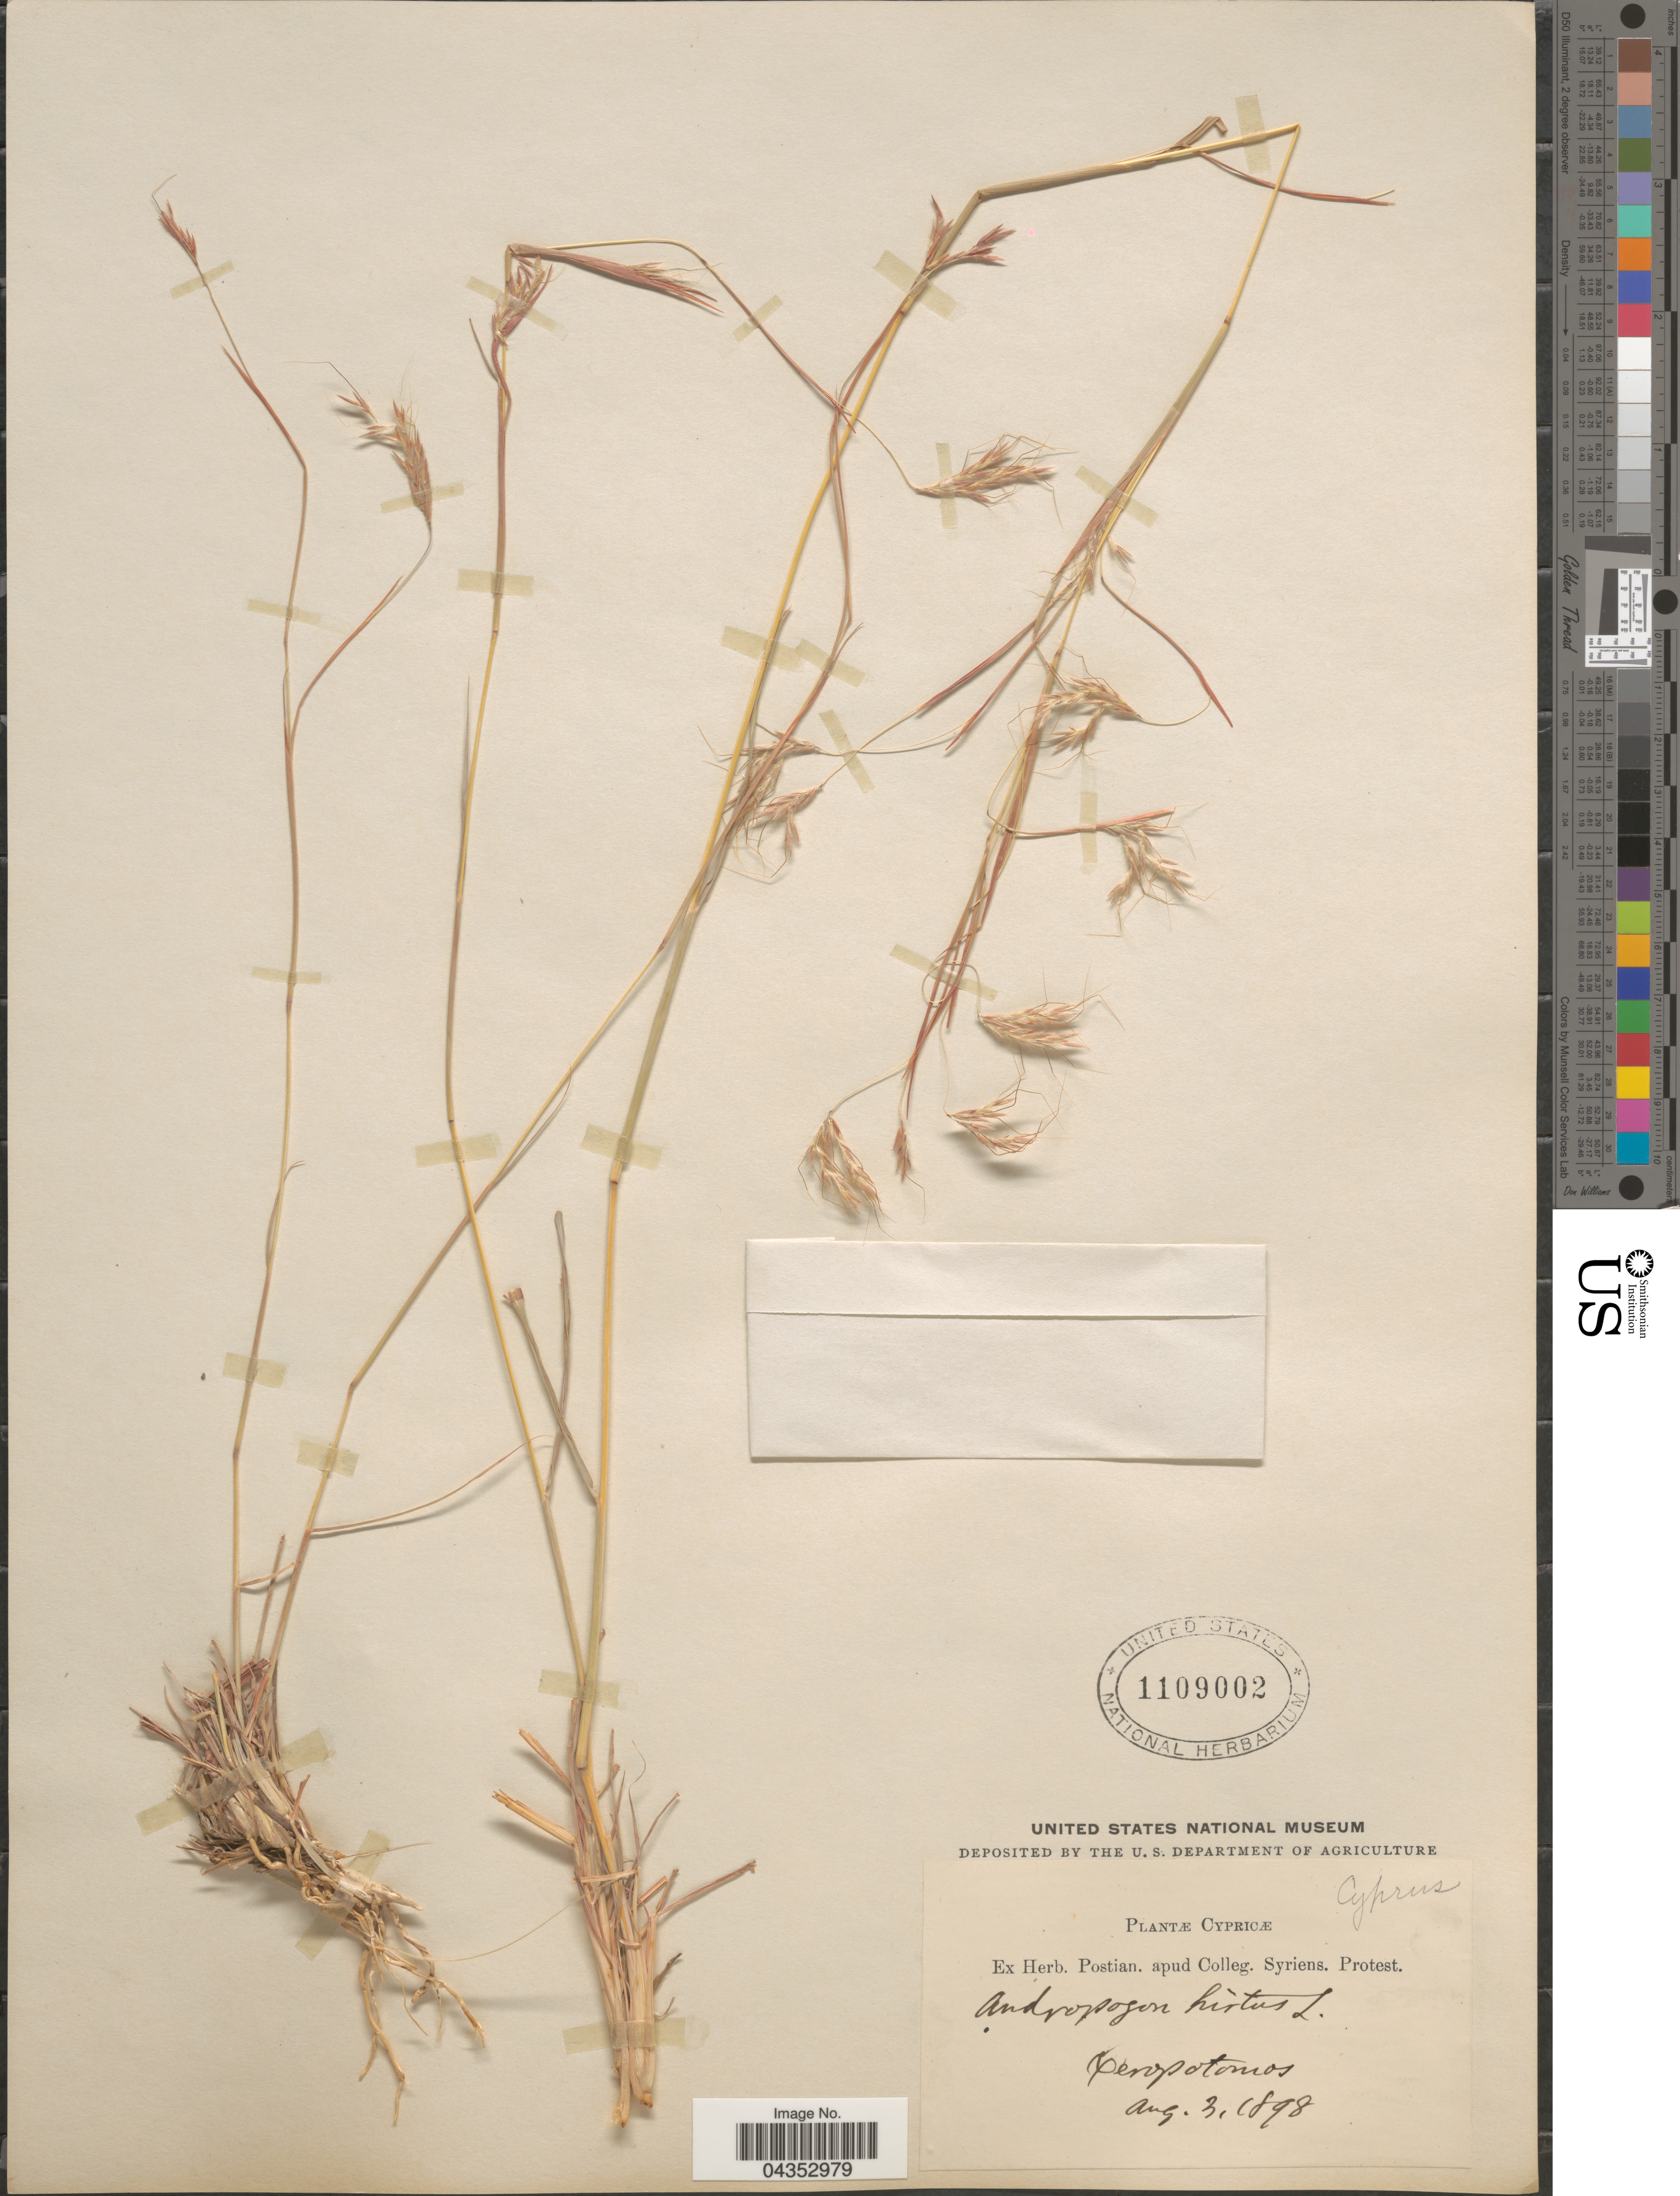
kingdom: Plantae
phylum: Tracheophyta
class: Liliopsida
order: Poales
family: Poaceae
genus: Hyparrhenia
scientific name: Hyparrhenia hirta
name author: (L.) Stapf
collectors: ex herb. Postian. apud Colleg. Syriens. Protest. USE "Fannie P. A. Shepard" (10308853) AS PRIMARY COLLECTOR INSTEAD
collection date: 1898-08-03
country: Cyprus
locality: Cypricæ.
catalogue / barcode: US 1109002